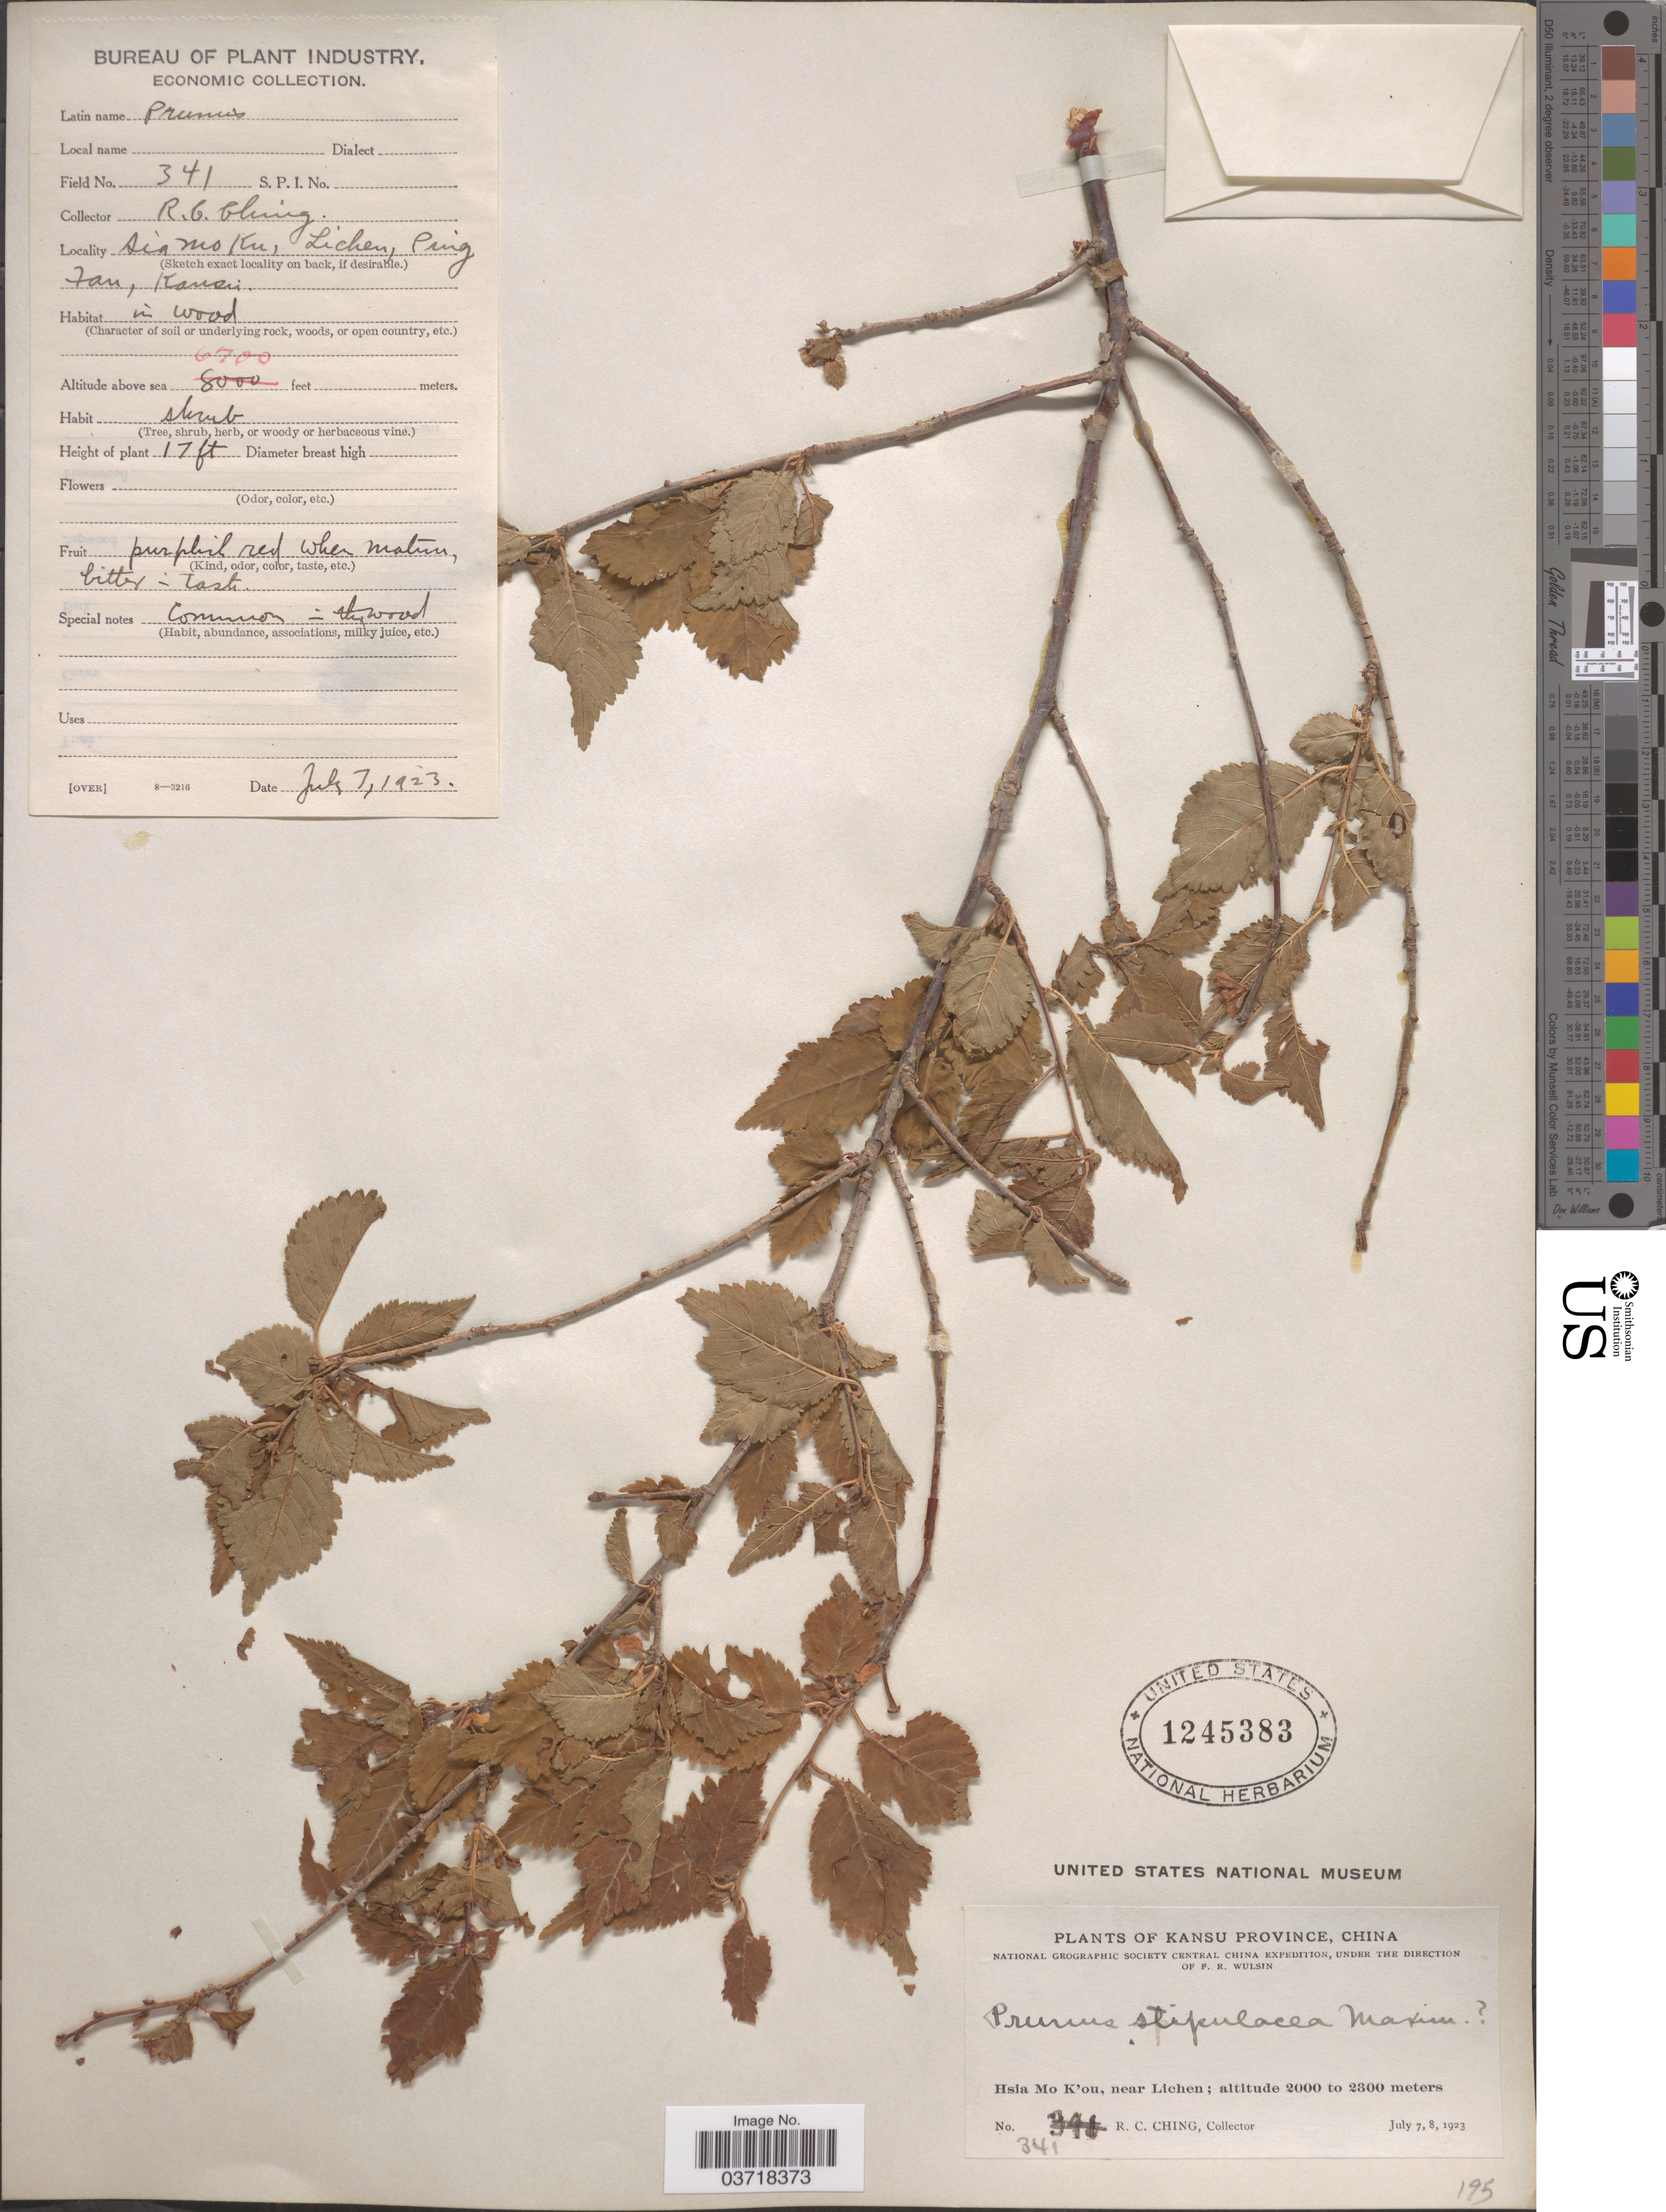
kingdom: Plantae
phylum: Tracheophyta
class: Magnoliopsida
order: Rosales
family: Rosaceae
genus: Prunus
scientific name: Prunus stipulacea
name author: Maxim.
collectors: R. C. Ching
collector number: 341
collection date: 1923-07-07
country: China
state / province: Gansu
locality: Kansu Province. Hsia Mo K'ou, near Lichen. Ping Fan.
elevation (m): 2042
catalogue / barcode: US 1245383